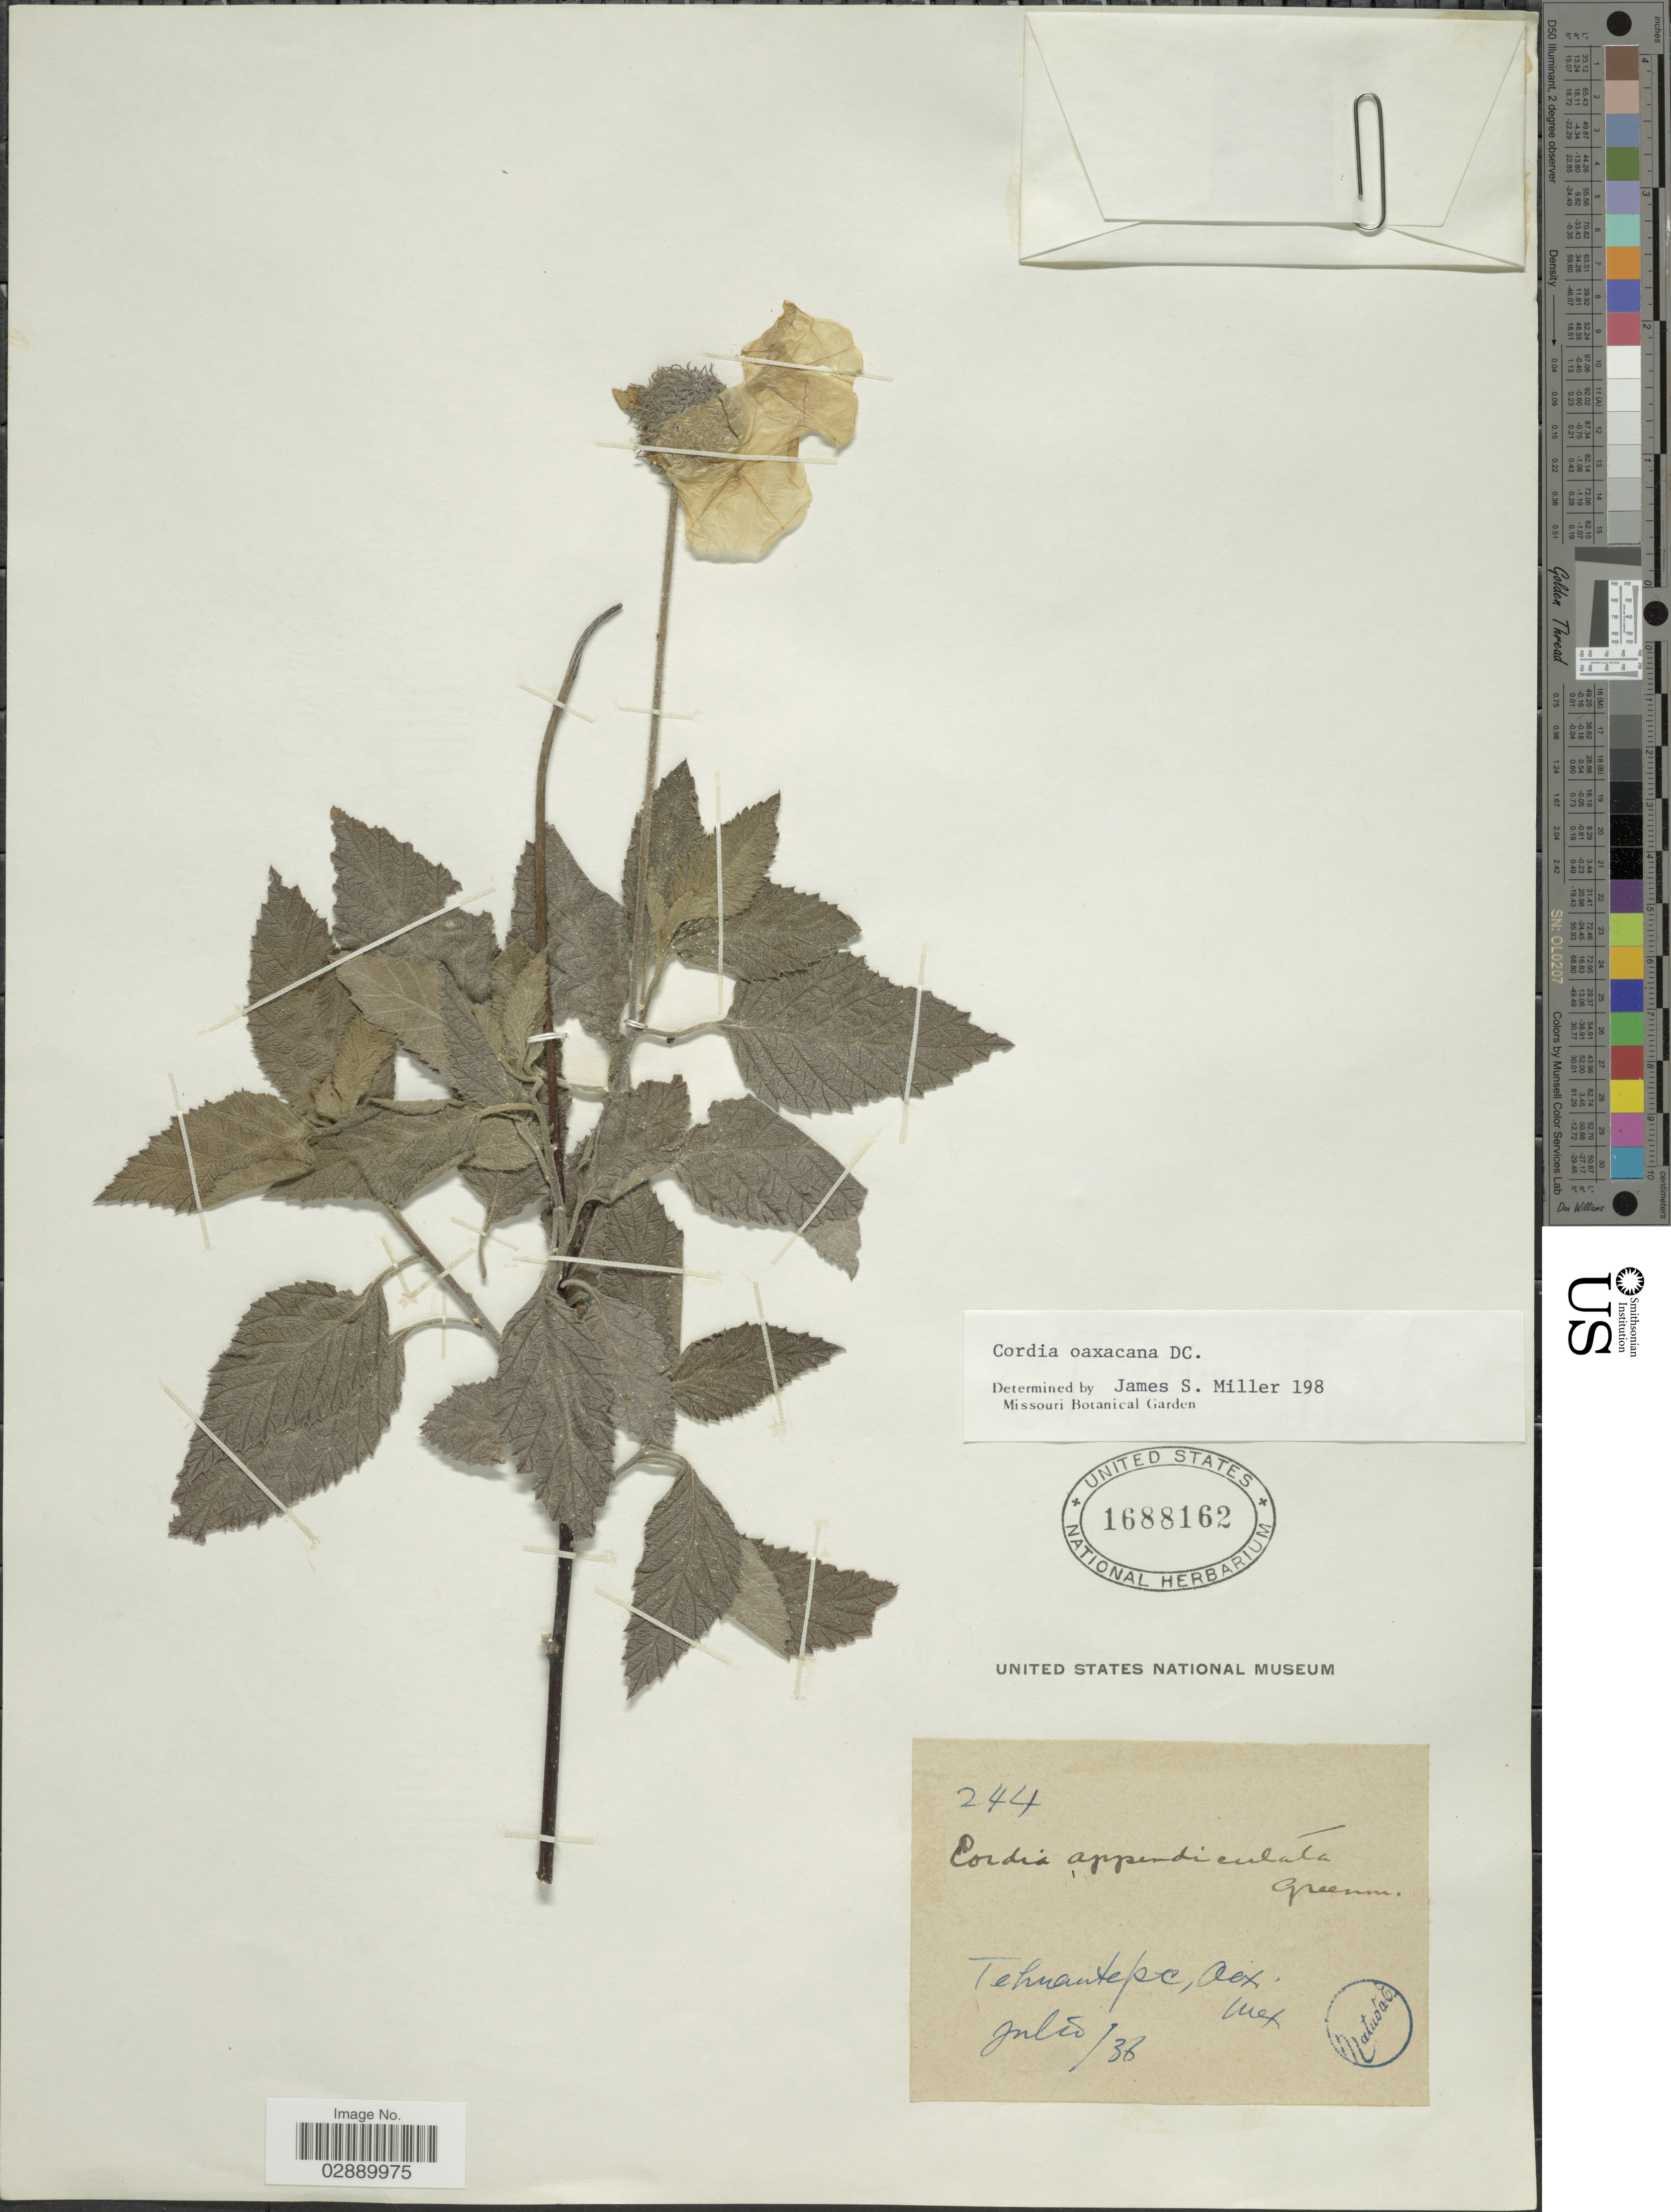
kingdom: Plantae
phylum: Tracheophyta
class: Magnoliopsida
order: Boraginales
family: Cordiaceae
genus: Cordia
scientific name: Cordia oaxacana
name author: A. DC.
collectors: E. Matuda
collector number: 244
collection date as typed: Transcribed d/m/y: /7/36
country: Mexico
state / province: Oaxaca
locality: Tehuantepec.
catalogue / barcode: US 1688162